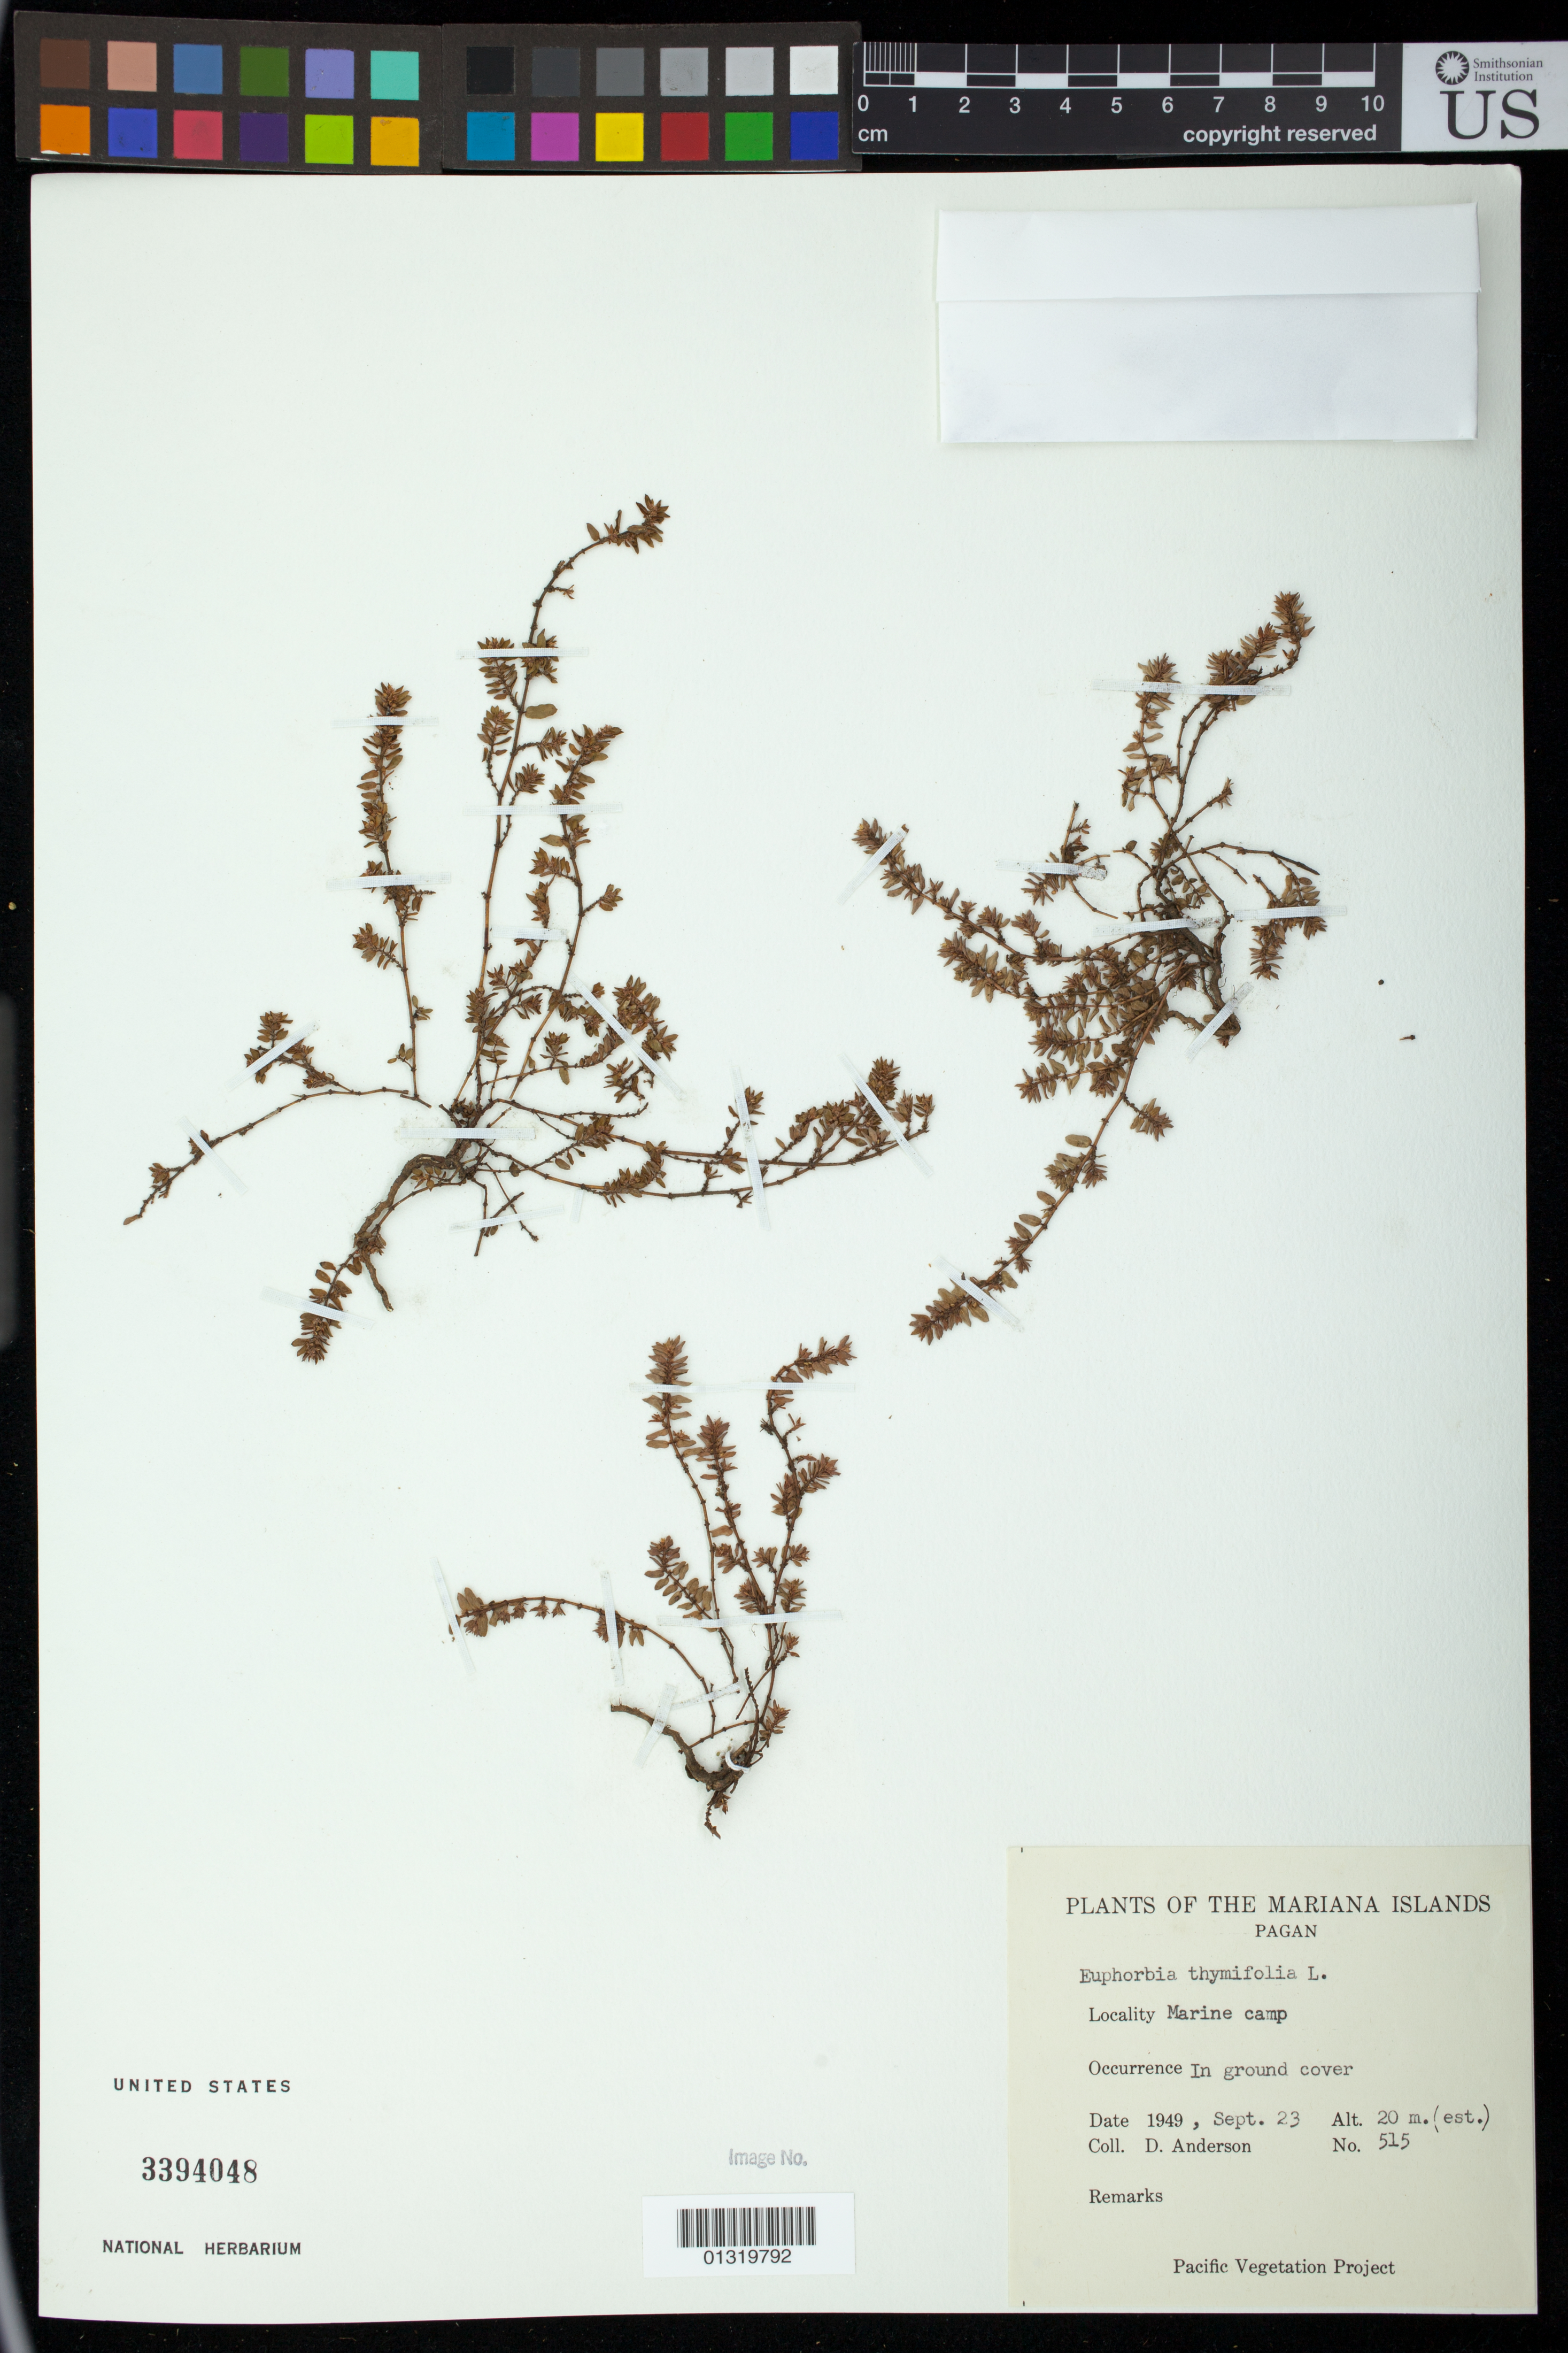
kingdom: Plantae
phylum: Tracheophyta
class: Magnoliopsida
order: Malpighiales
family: Euphorbiaceae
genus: Euphorbia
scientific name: Euphorbia thymifolia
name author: L.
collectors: D. Anderson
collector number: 515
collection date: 1949-09-23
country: Northern Mariana Islands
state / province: Northern Islands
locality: Pagan [Island]; Marine Camp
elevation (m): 20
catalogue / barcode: US 3394048